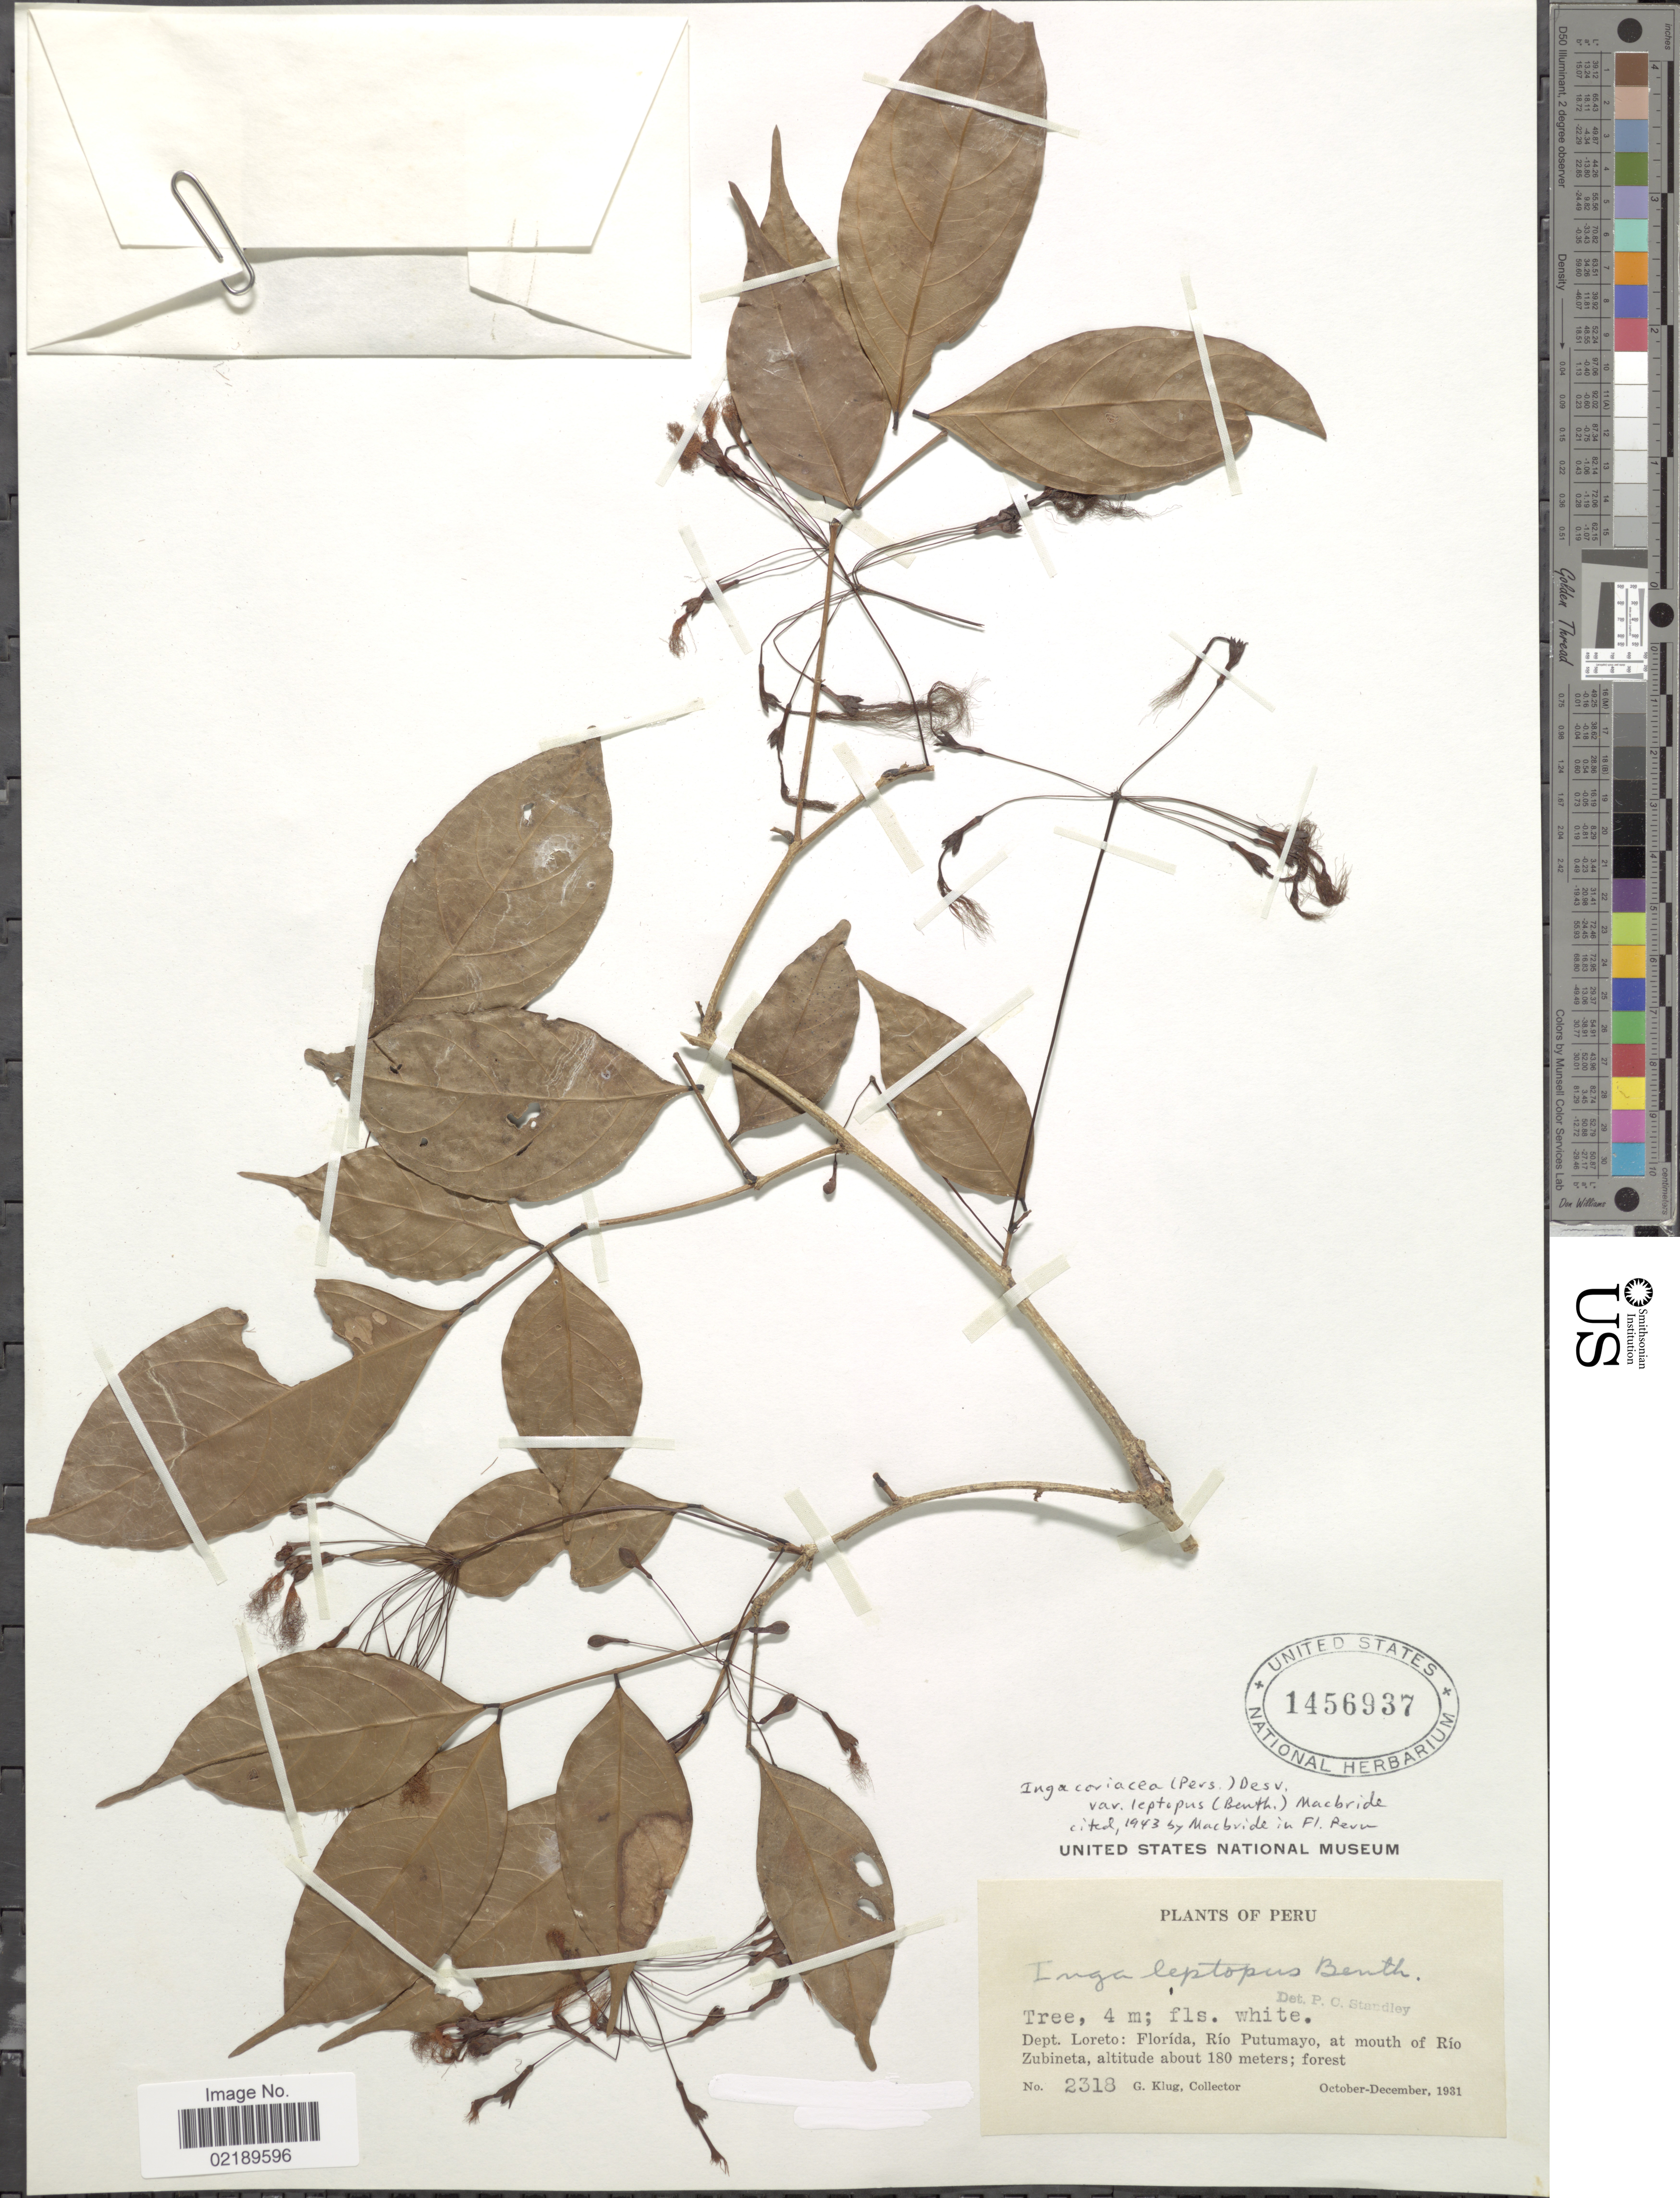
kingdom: Plantae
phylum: Tracheophyta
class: Magnoliopsida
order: Fabales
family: Fabaceae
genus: Inga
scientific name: Inga sertulifera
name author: DC.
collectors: G. Klug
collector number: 2310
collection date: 1931-10/1931-12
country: Peru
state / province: Loreto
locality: Florida, Rio Putumayo, at mouth of Rio Zubineto.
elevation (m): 180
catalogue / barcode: US 1456937